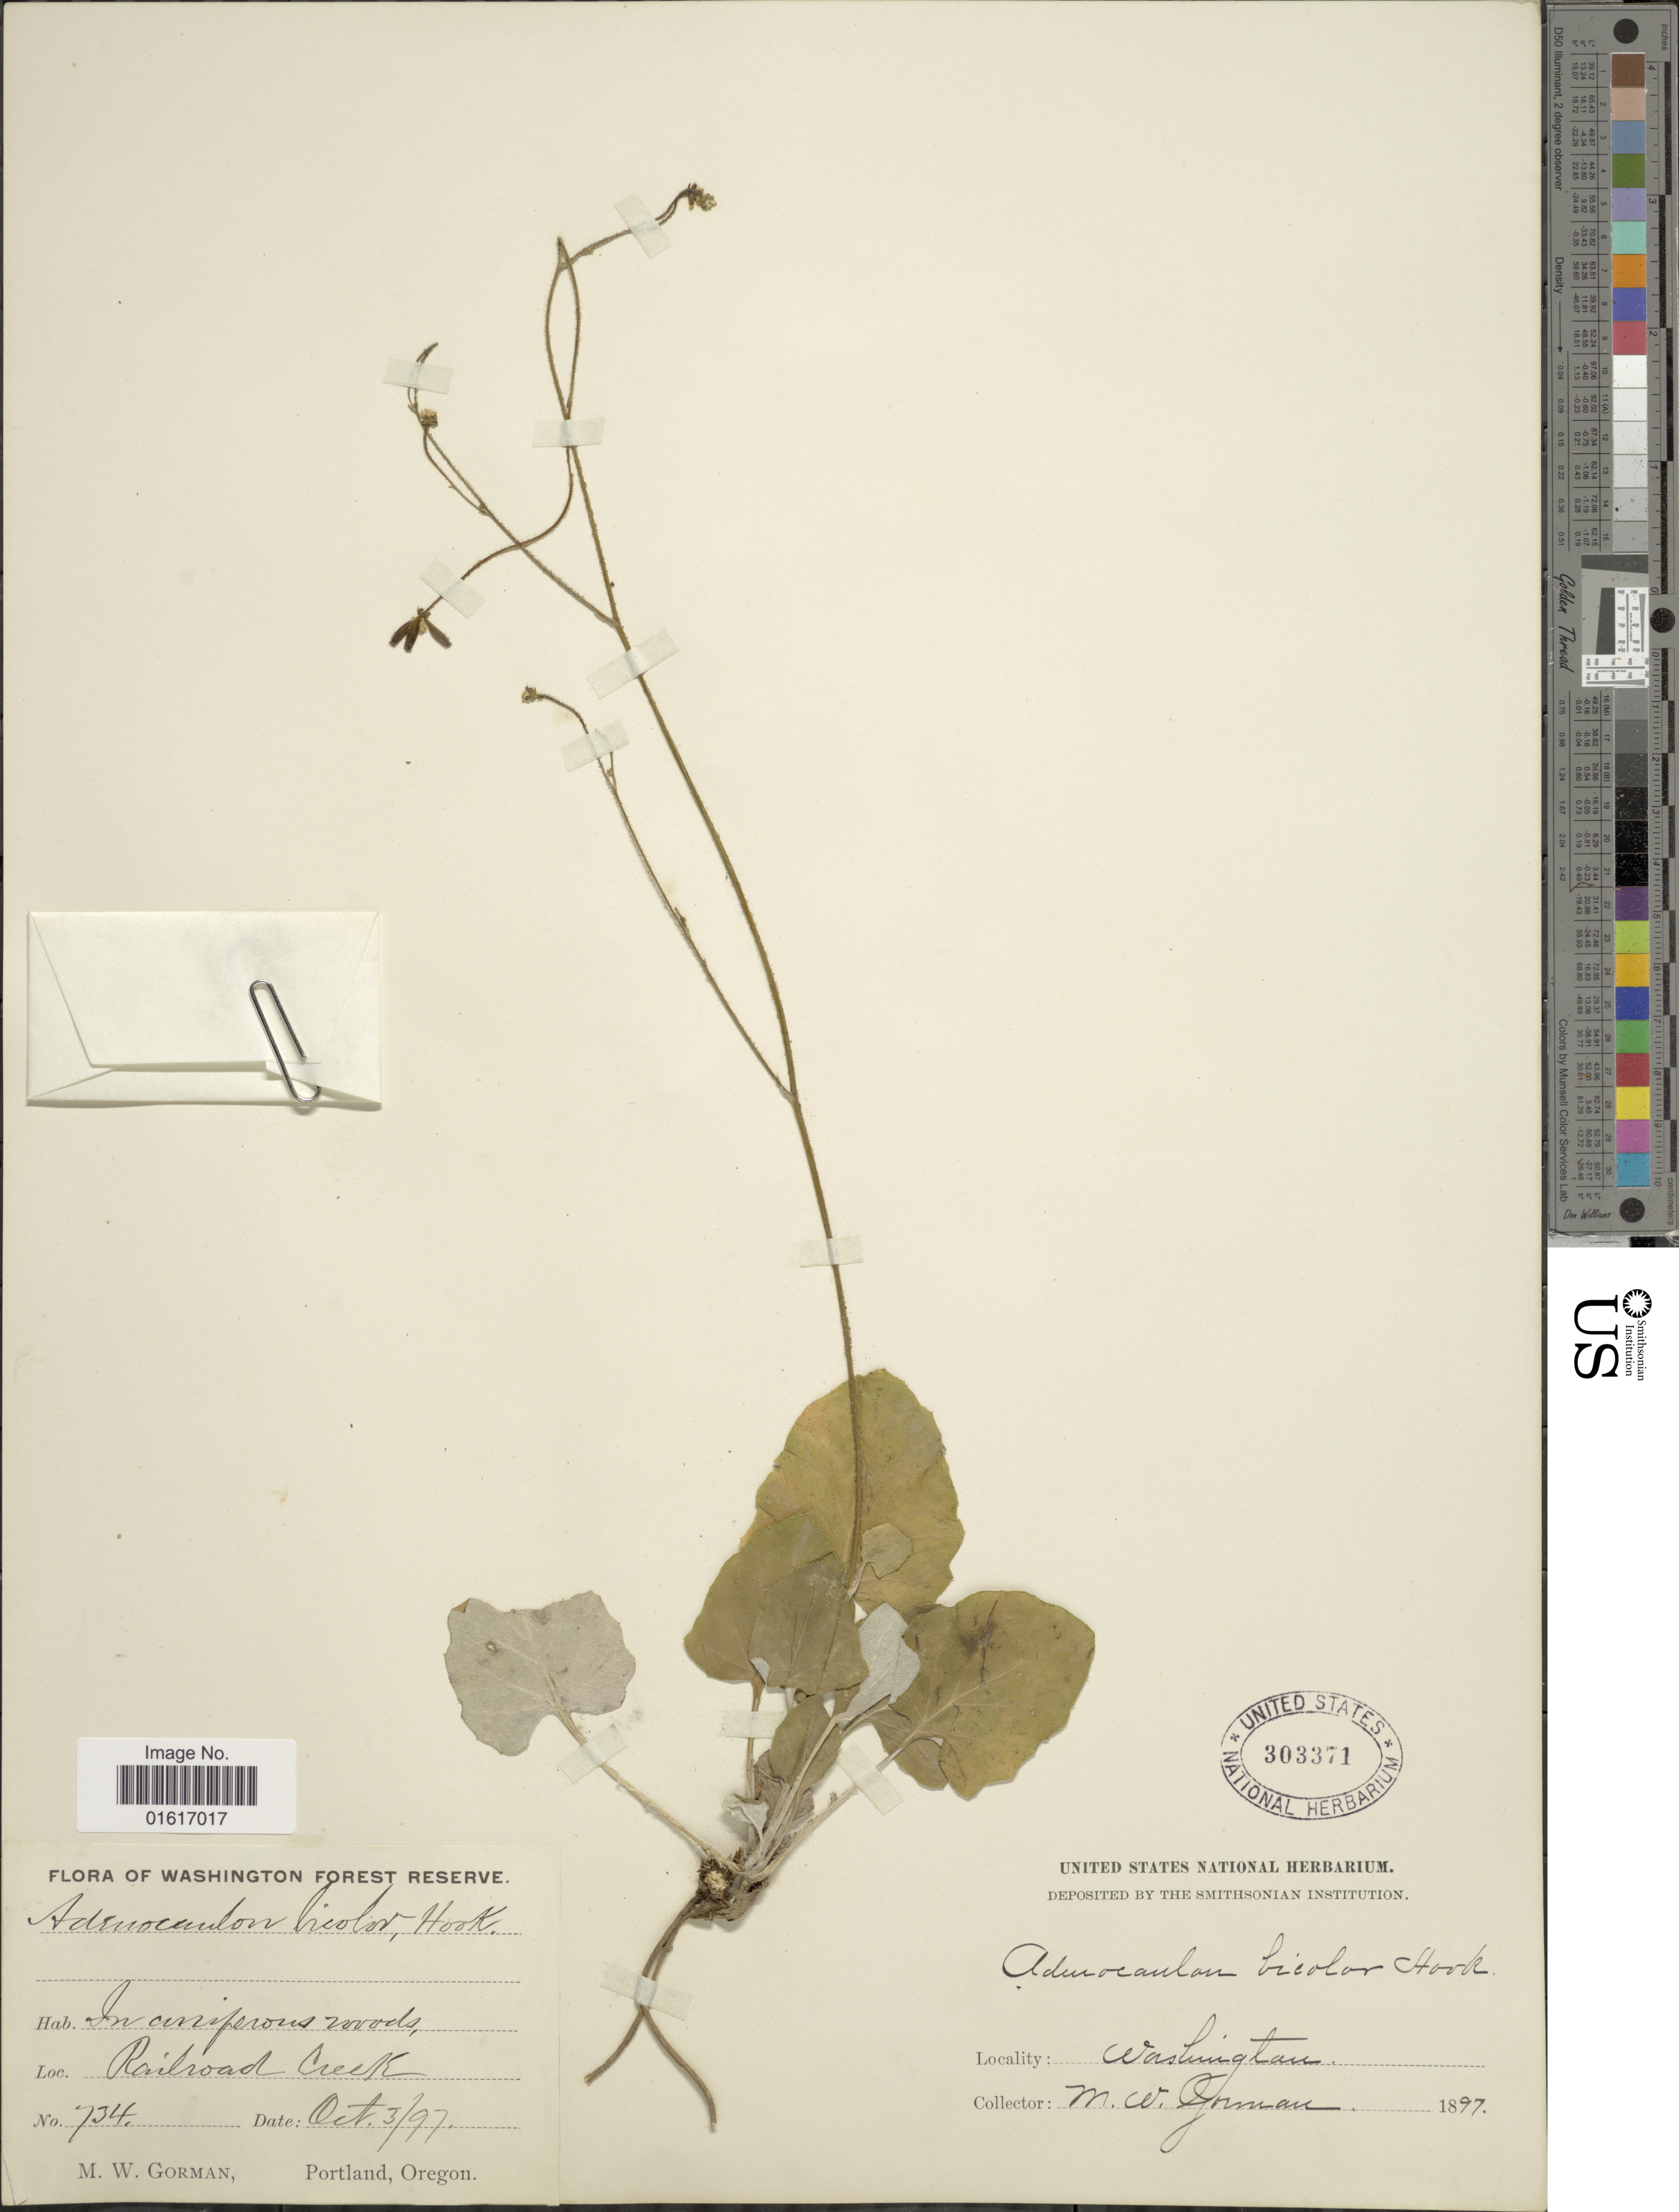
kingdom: Plantae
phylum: Tracheophyta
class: Magnoliopsida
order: Asterales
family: Asteraceae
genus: Adenocaulon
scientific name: Adenocaulon bicolor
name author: Hook.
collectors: M. W. Gorman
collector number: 734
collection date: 1897-10-03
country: United States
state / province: Oregon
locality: Railroad Creek, Portland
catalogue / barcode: US 303371